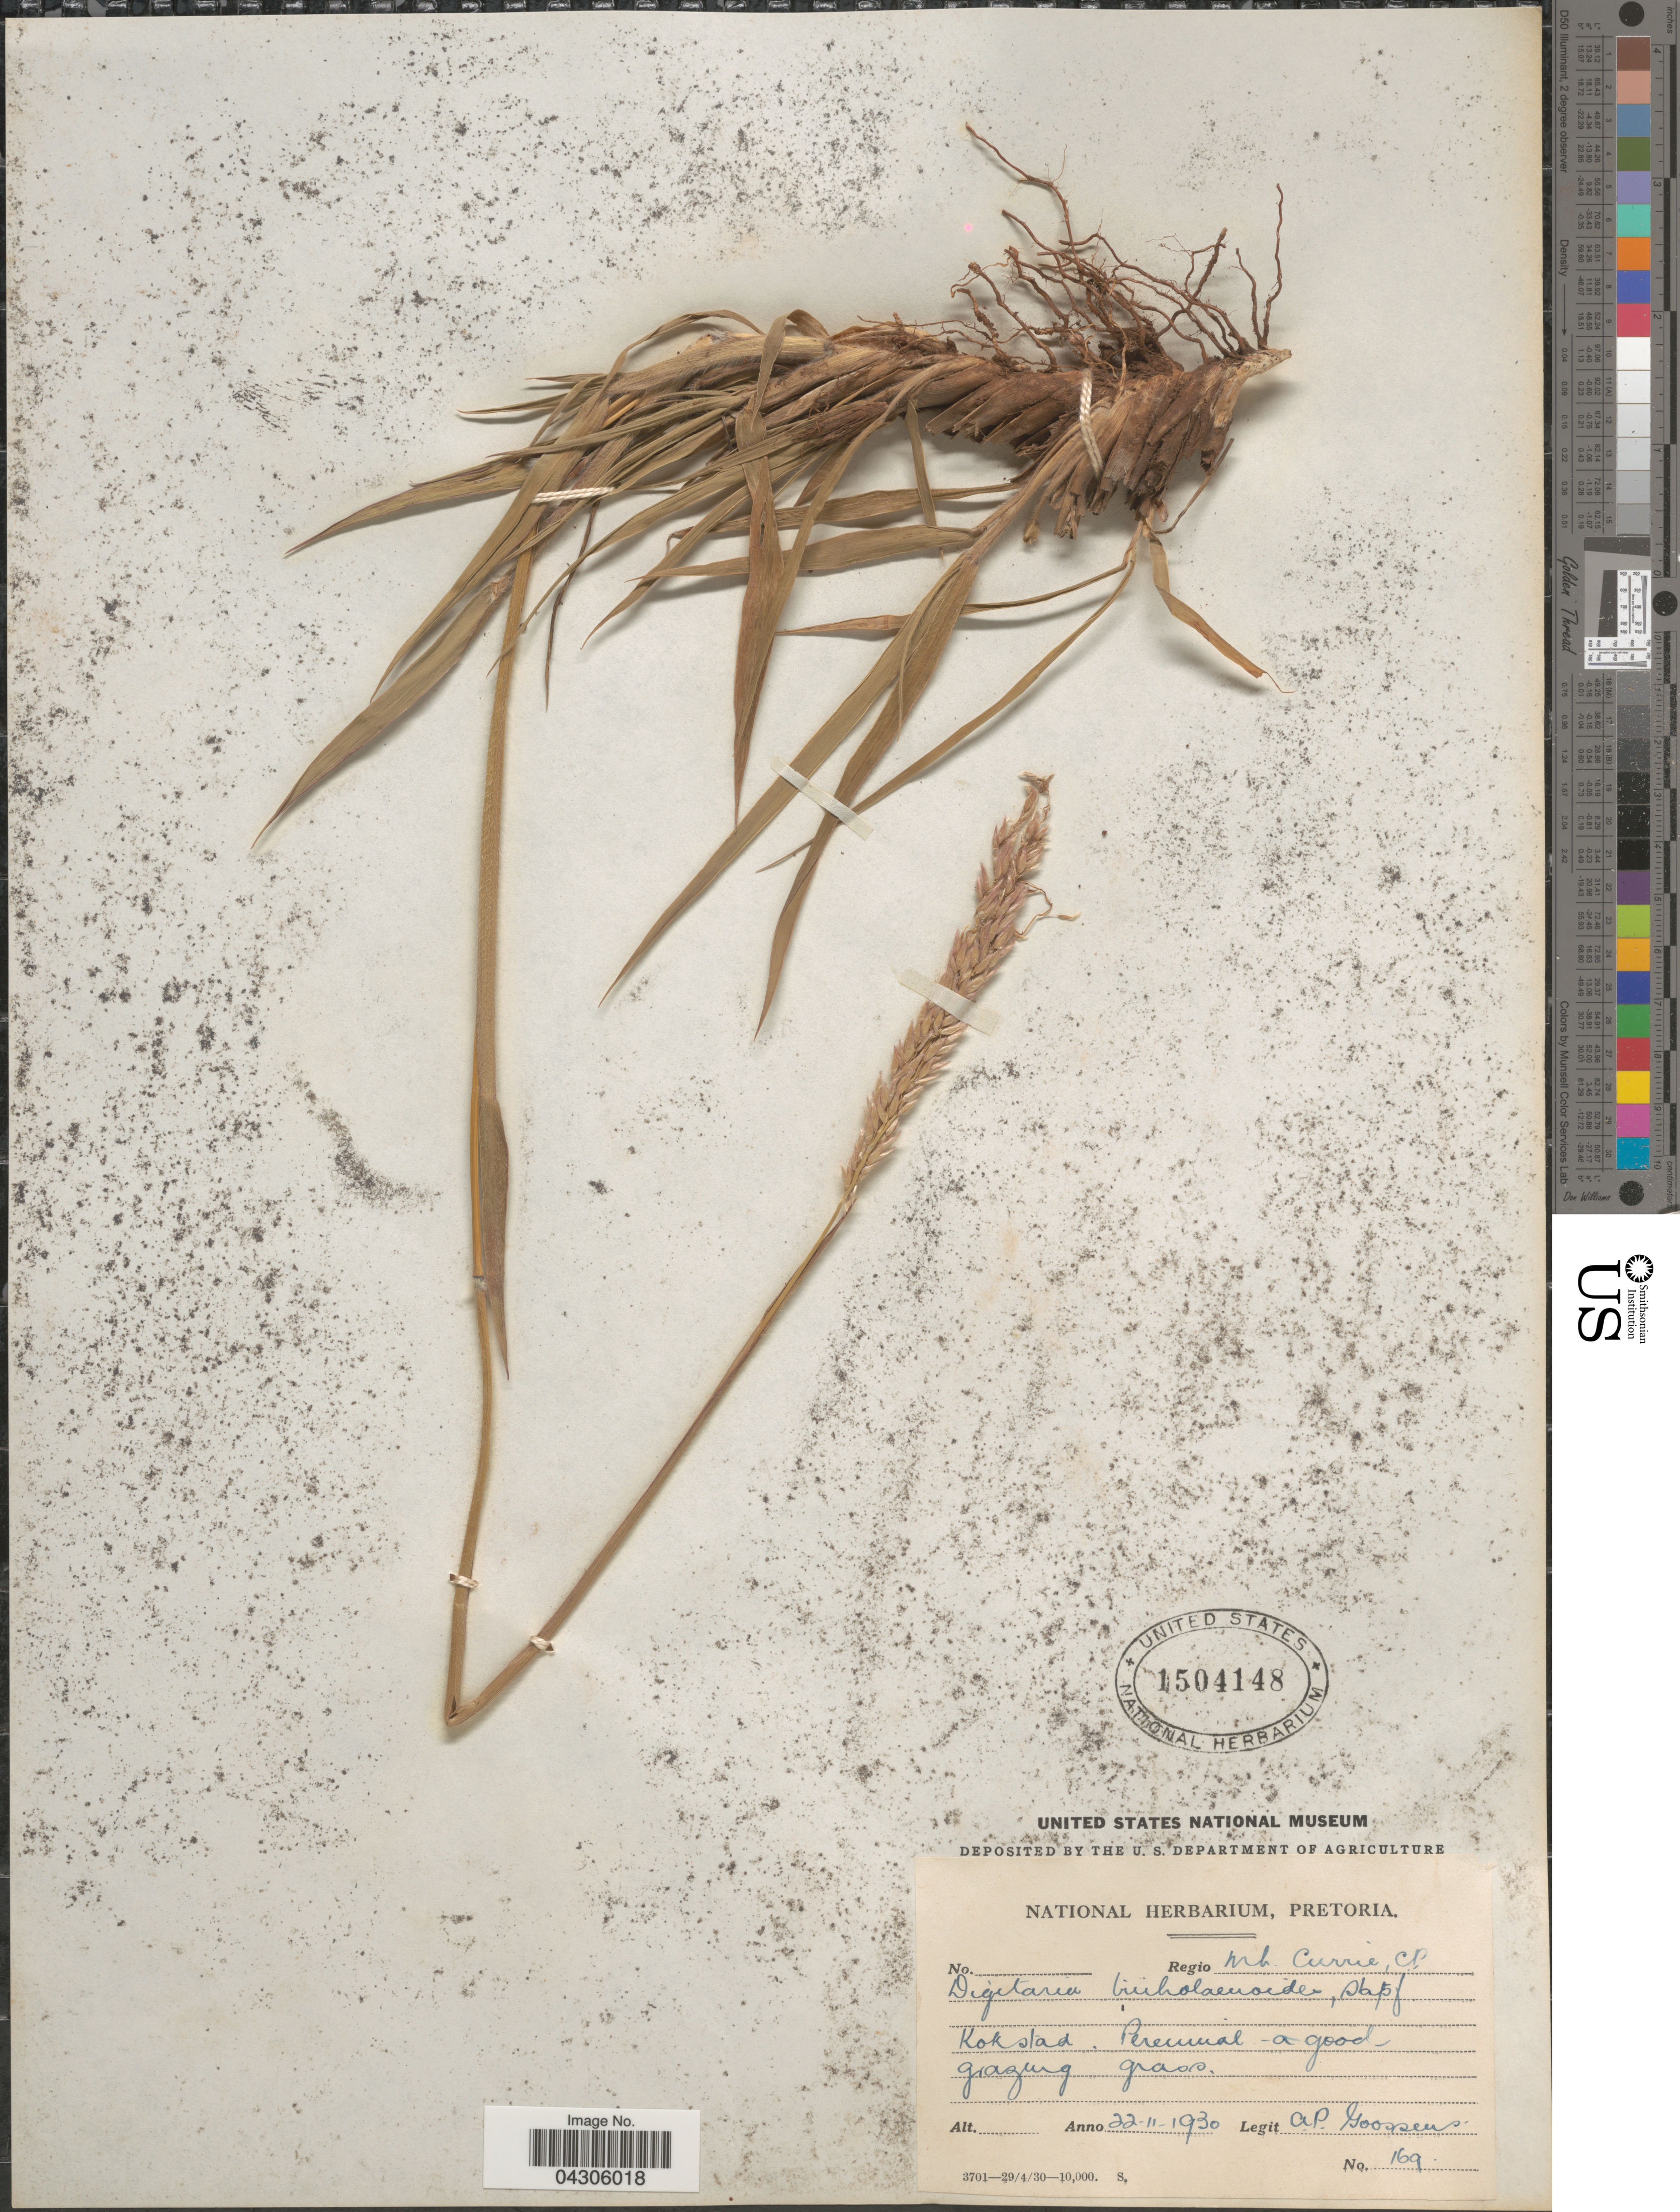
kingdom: Plantae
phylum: Tracheophyta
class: Liliopsida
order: Poales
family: Poaceae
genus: Digitaria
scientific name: Digitaria tricholaenoides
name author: Stapf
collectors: A. P. G. Goossens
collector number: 169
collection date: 1930-11-22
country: South Africa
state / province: KwaZulu-Natal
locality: Regio Mt. Currie. Kokstad.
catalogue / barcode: US 1504148